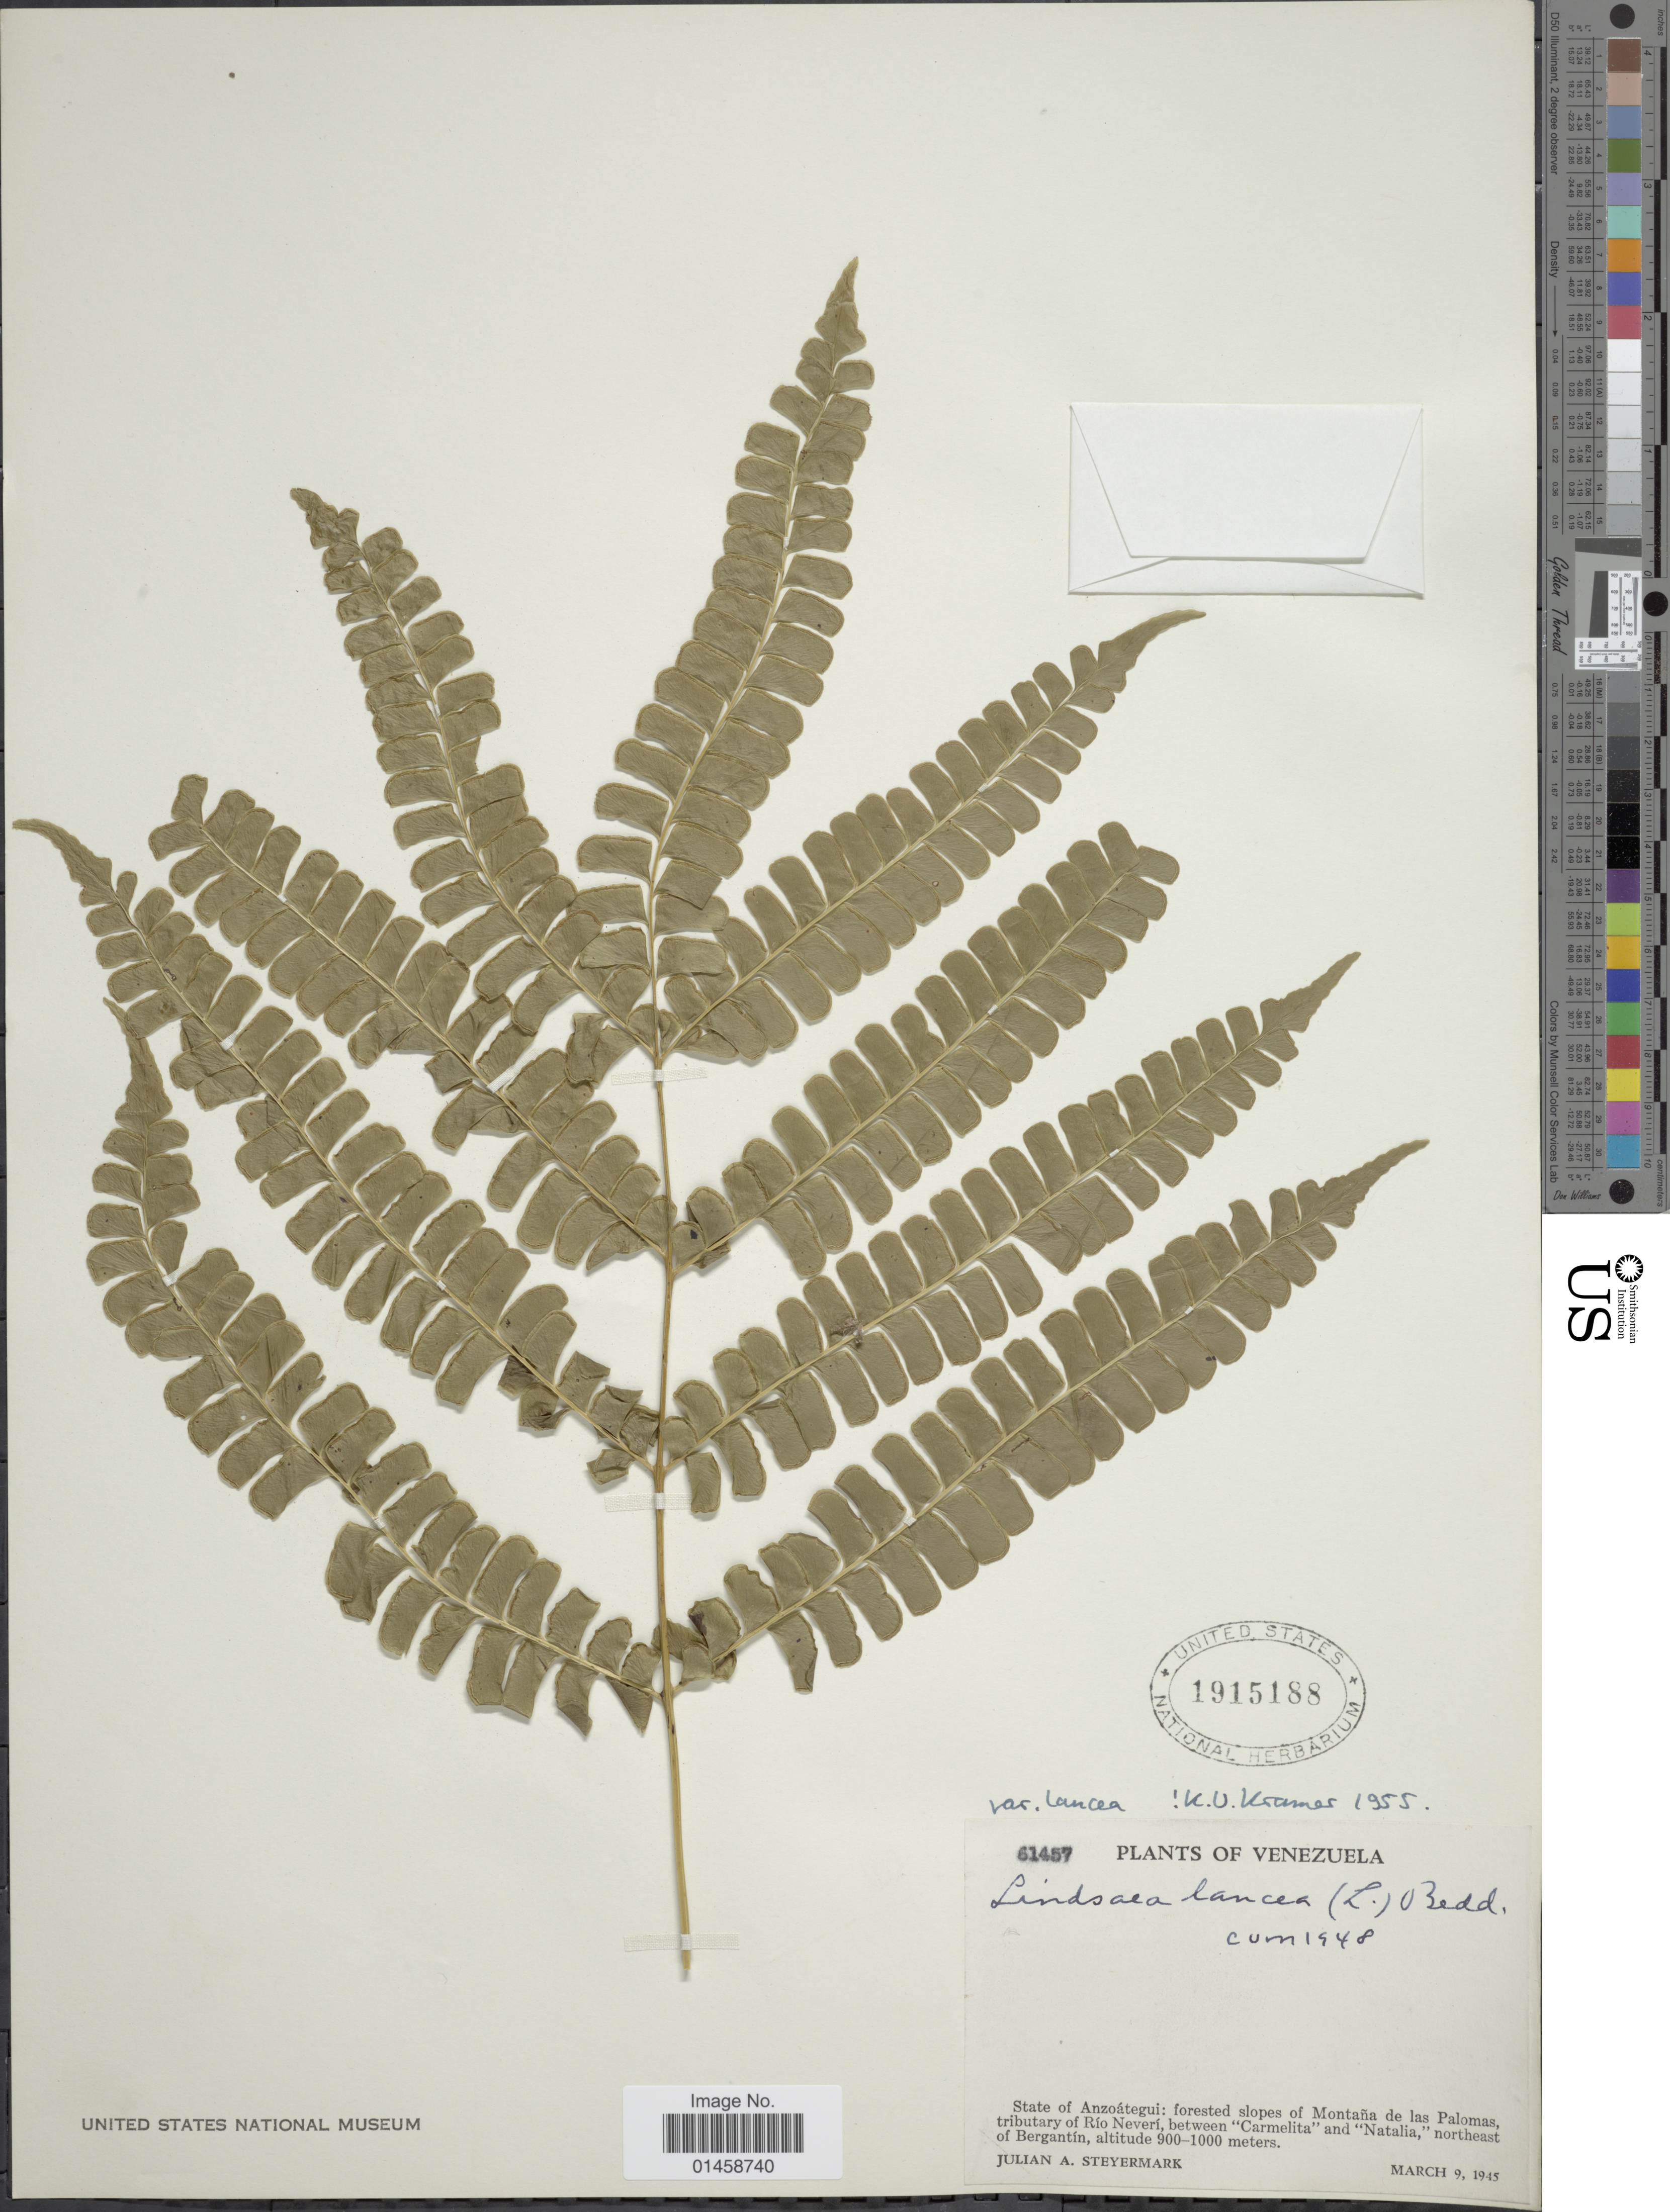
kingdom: Plantae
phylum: Tracheophyta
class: Polypodiopsida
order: Polypodiales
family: Lindsaeaceae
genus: Lindsaea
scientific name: Lindsaea lancea var. lancea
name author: (L.) Bedd.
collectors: J. Steyermark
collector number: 61457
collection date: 1945-03-09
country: Venezuela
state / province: Anzoategui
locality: Forested slopes of Montana de las Palomas, tributary of Rio Neveri, between "Carmeltia" and "Nathalia"northeast of Bergantin.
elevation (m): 900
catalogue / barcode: US 1915188